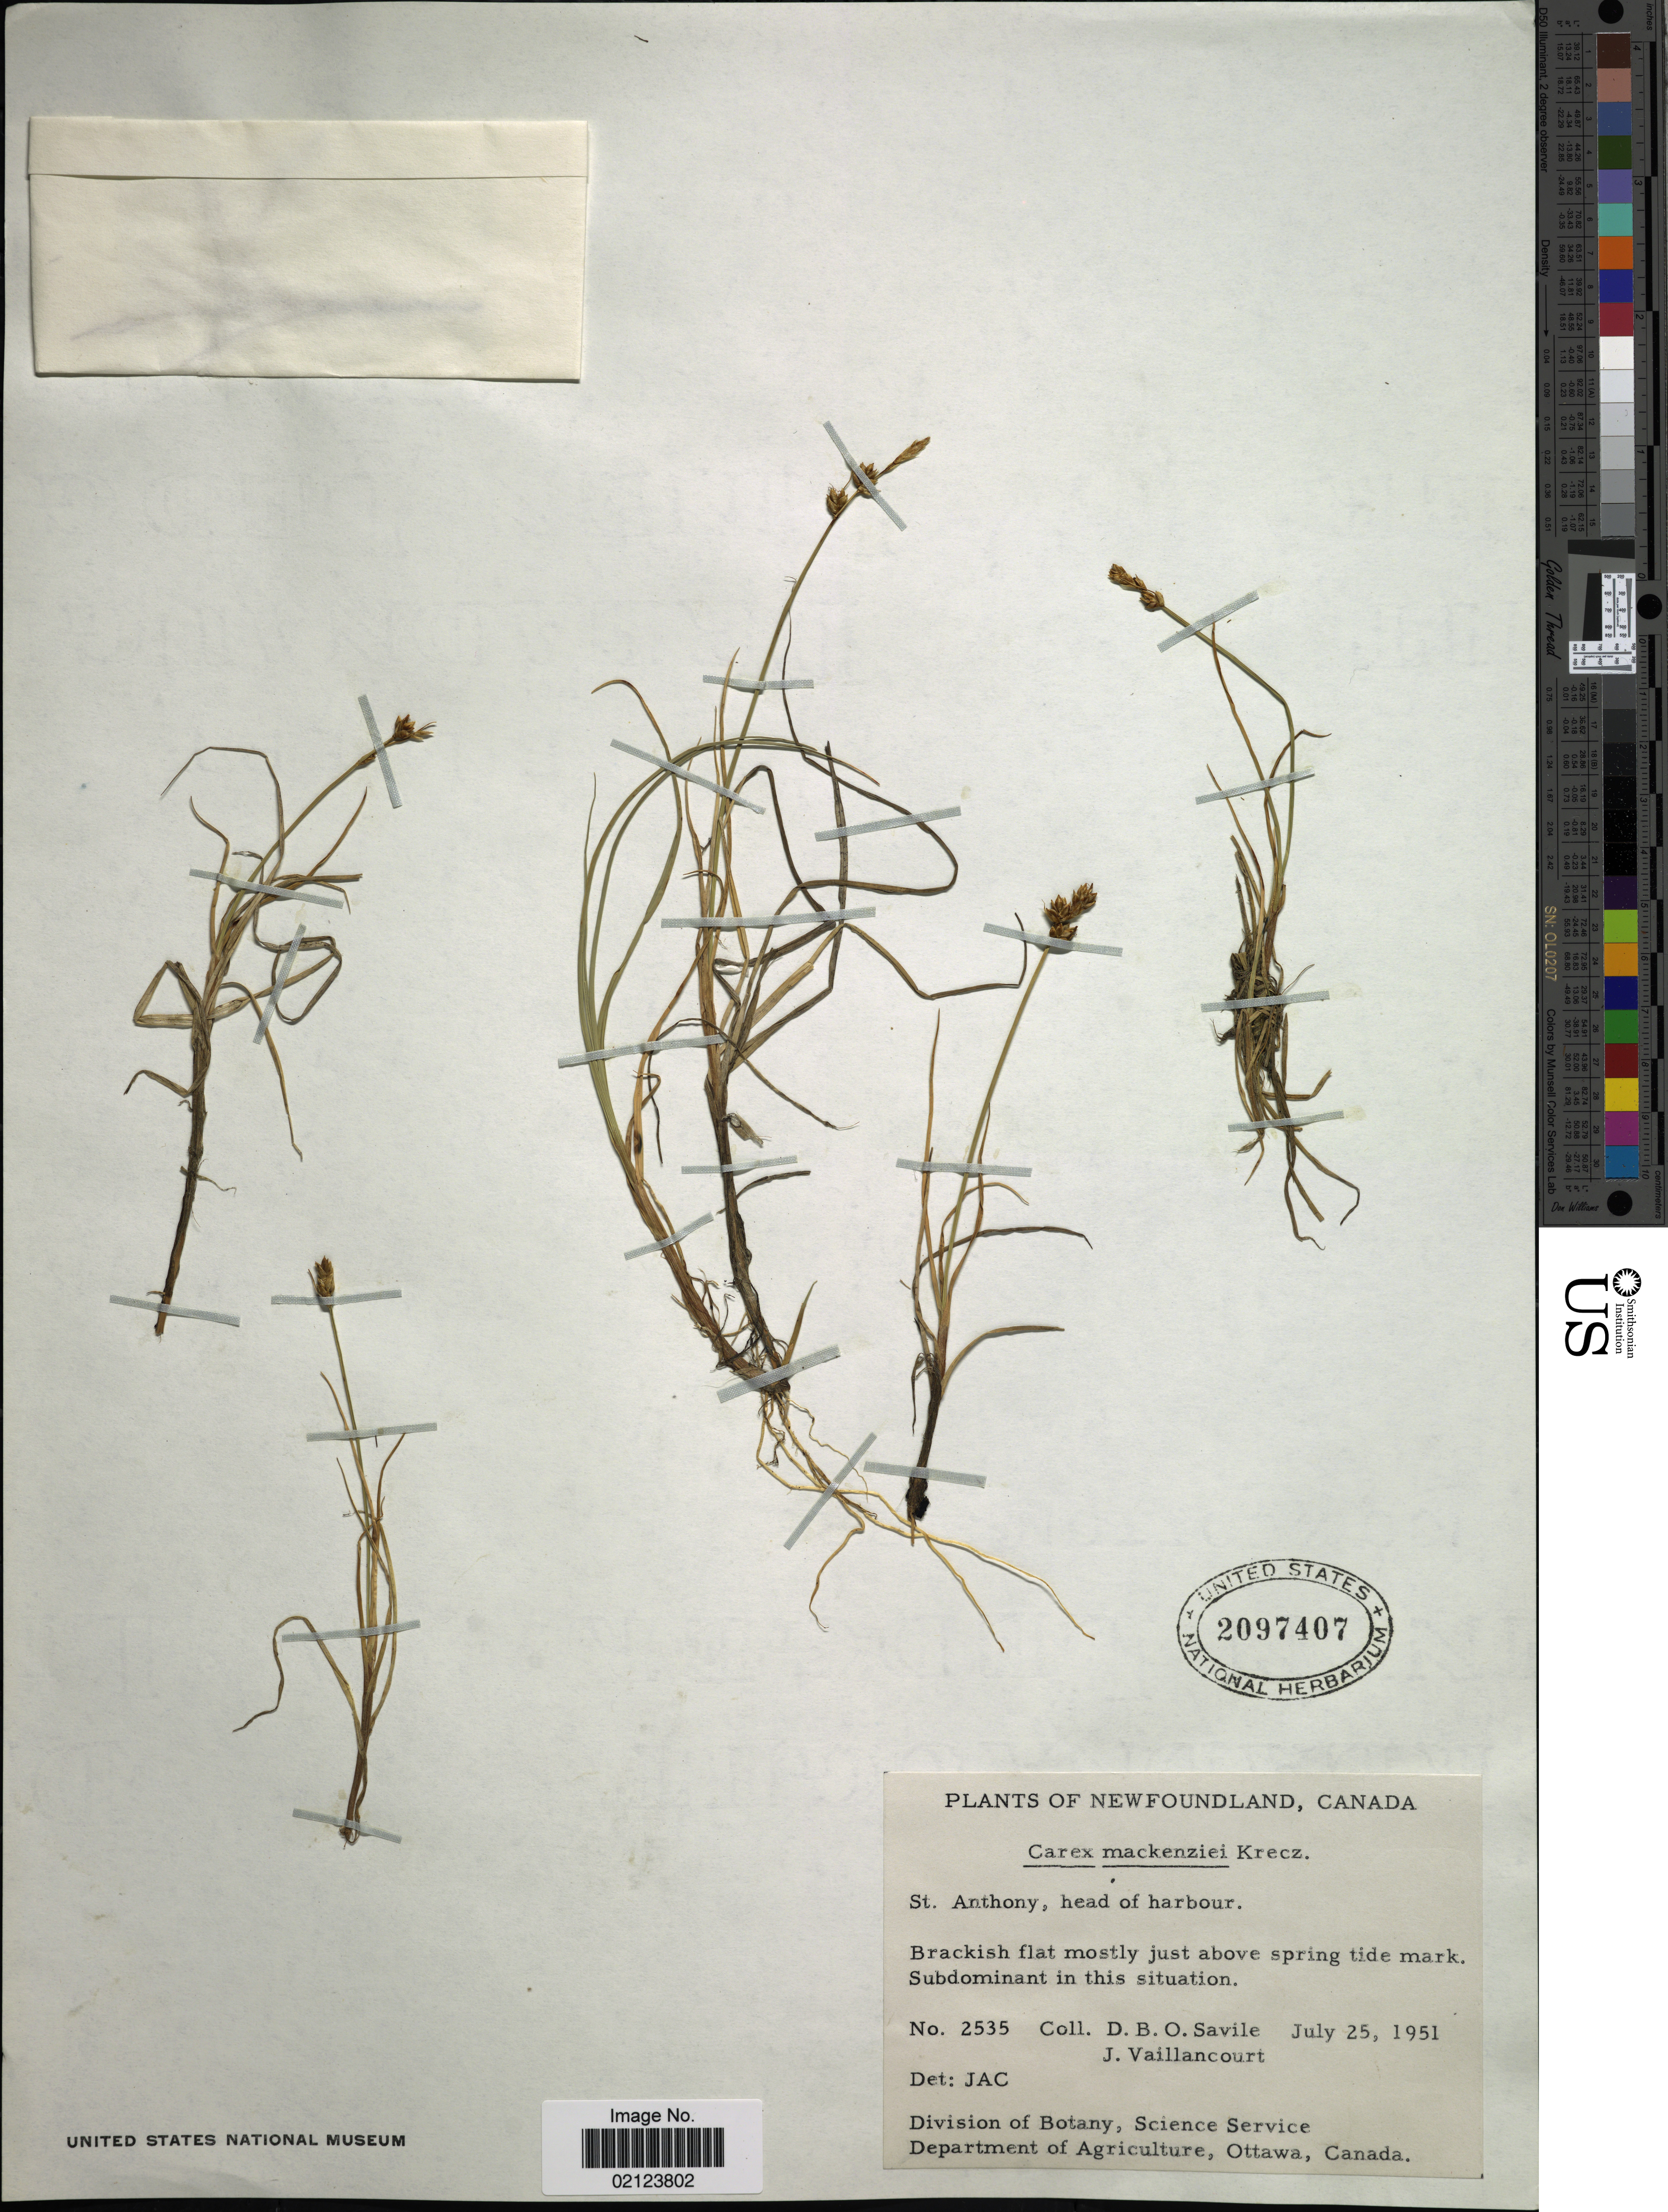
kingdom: Plantae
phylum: Tracheophyta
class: Liliopsida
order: Poales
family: Cyperaceae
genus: Carex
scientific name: Carex mackenziei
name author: V.I. Krecz.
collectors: D. Savile & J. Vaillancourt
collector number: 2535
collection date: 1951-07-25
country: Canada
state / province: Newfoundland and Labrador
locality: St. Anthony, head of harbour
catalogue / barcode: US 2097407